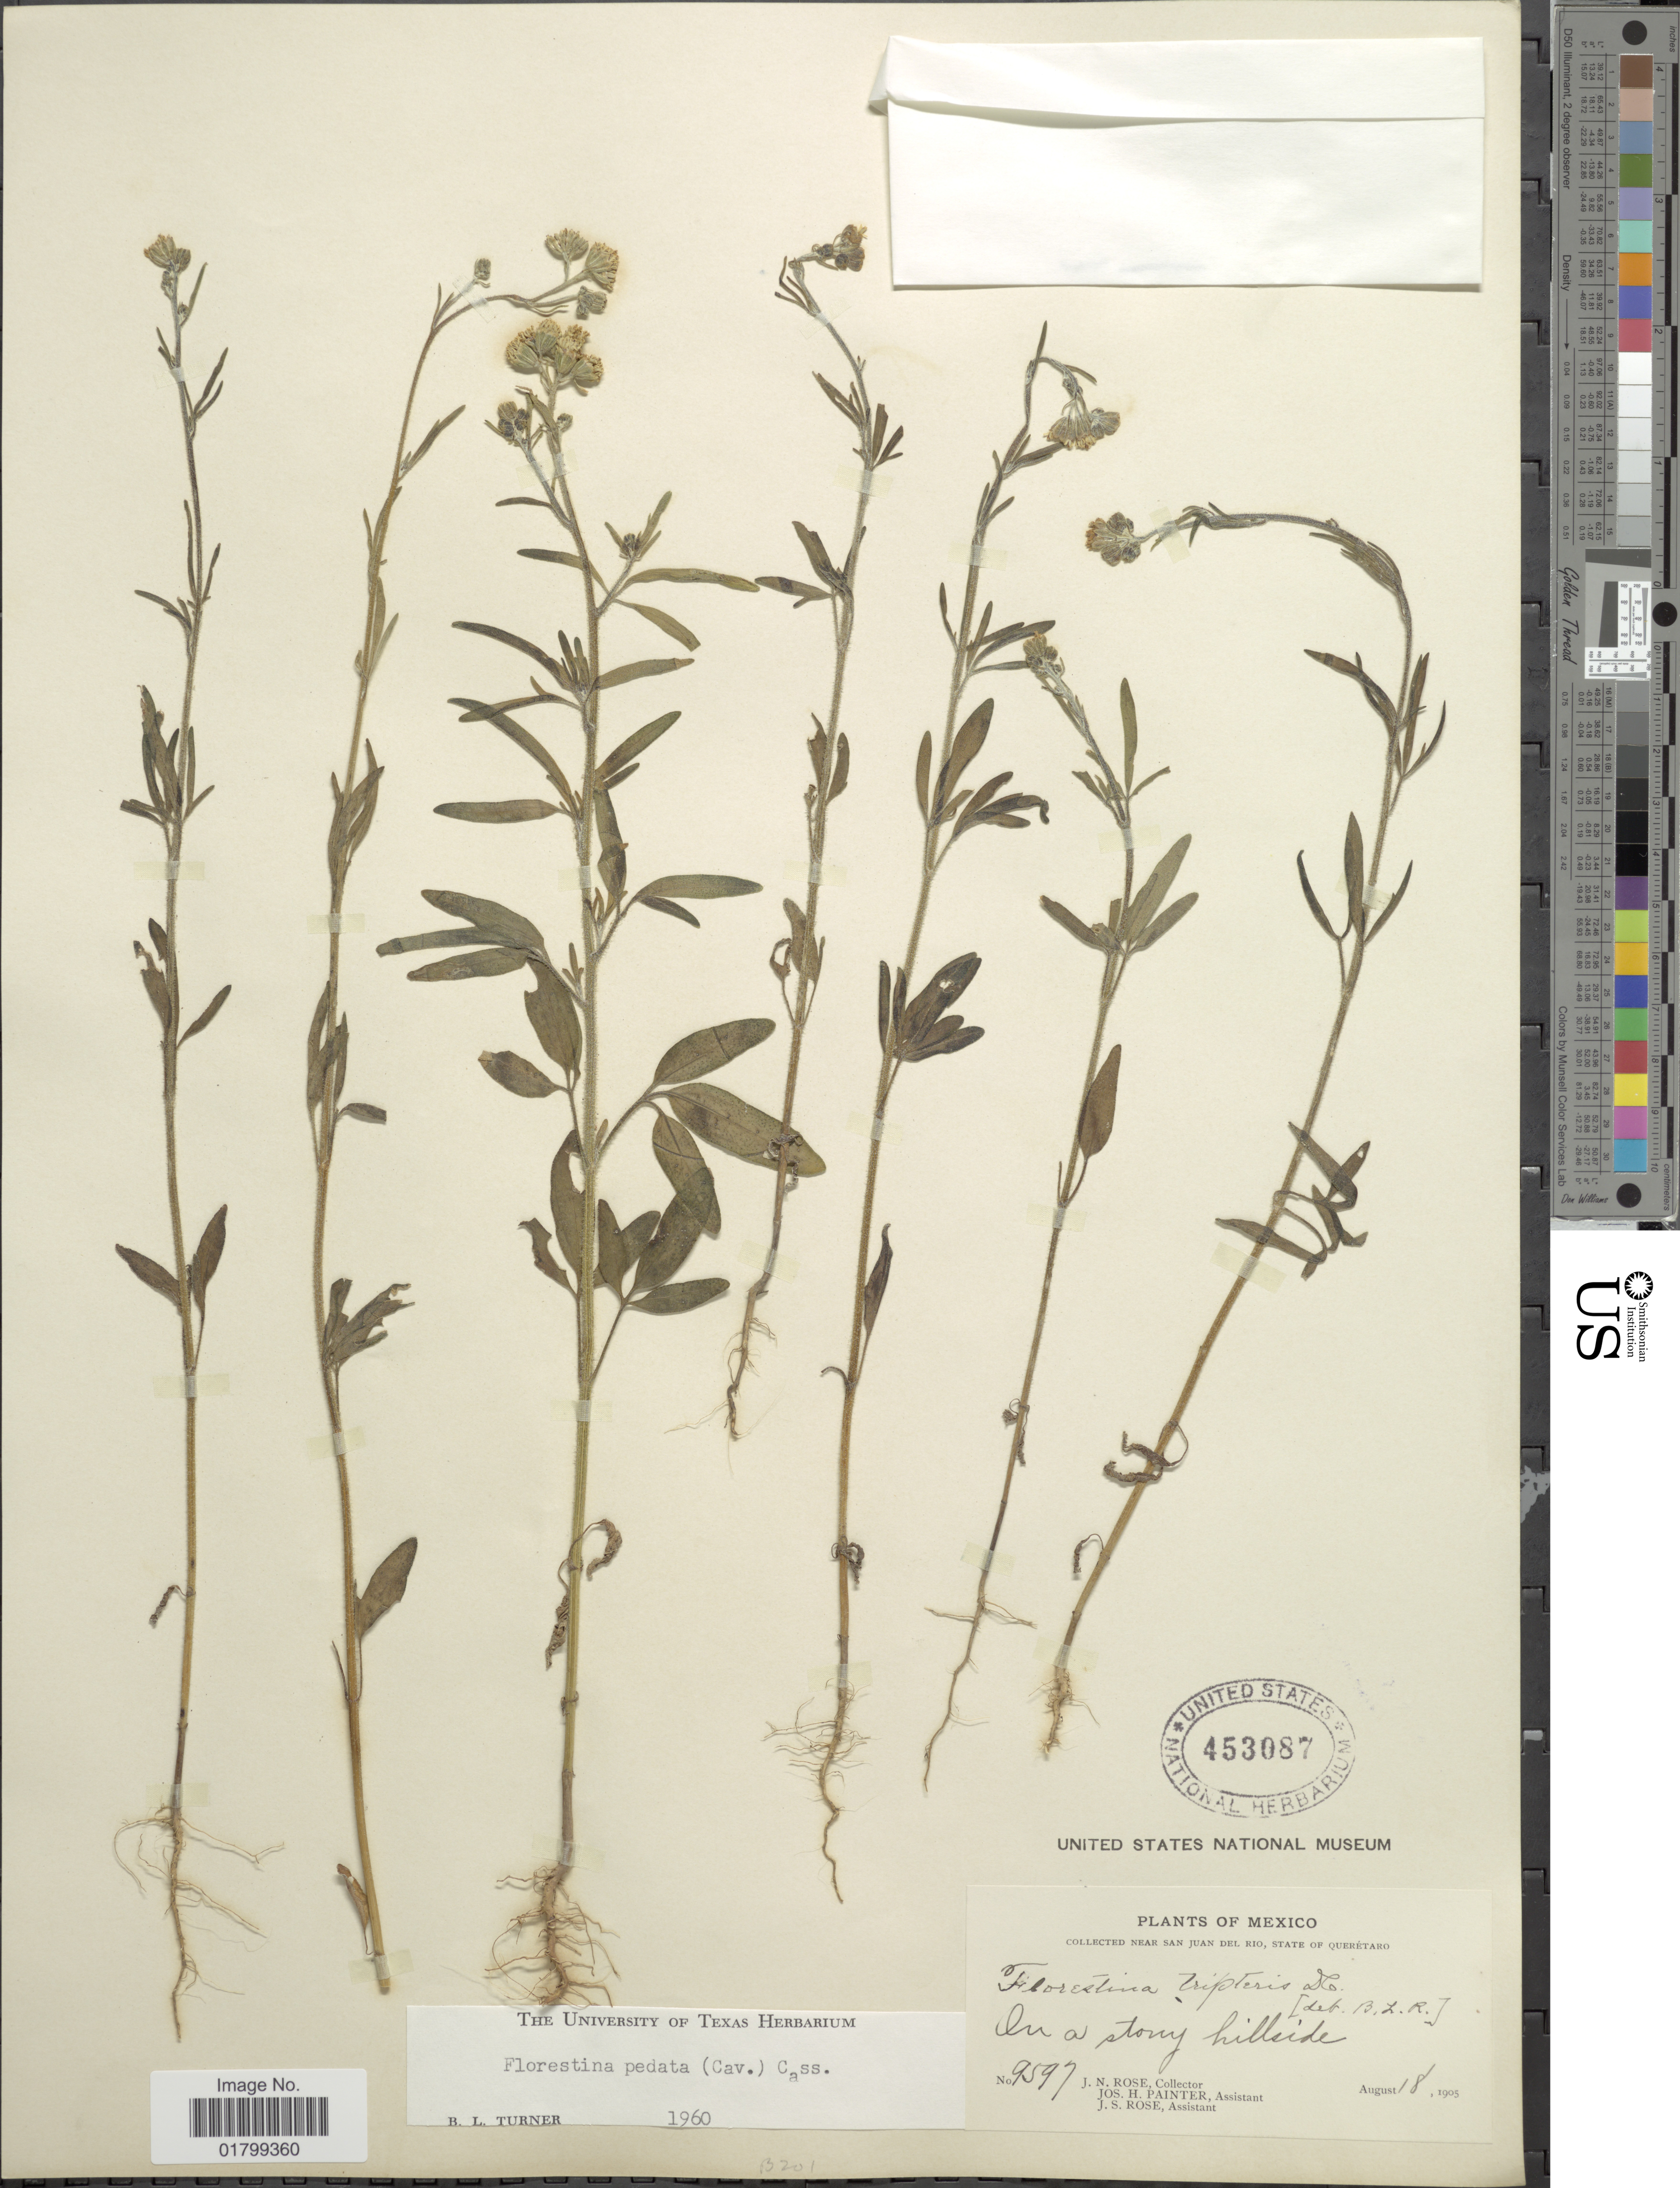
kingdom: Plantae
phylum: Tracheophyta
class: Magnoliopsida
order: Asterales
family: Asteraceae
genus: Florestina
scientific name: Florestina pedata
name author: (Cav.) Cass.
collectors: J. N. Rose, J. H. Painter & J. S. Rose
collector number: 9597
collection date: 1905-08-18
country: Mexico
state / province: Querétaro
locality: Near San Juan Del Rio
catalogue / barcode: US 453087